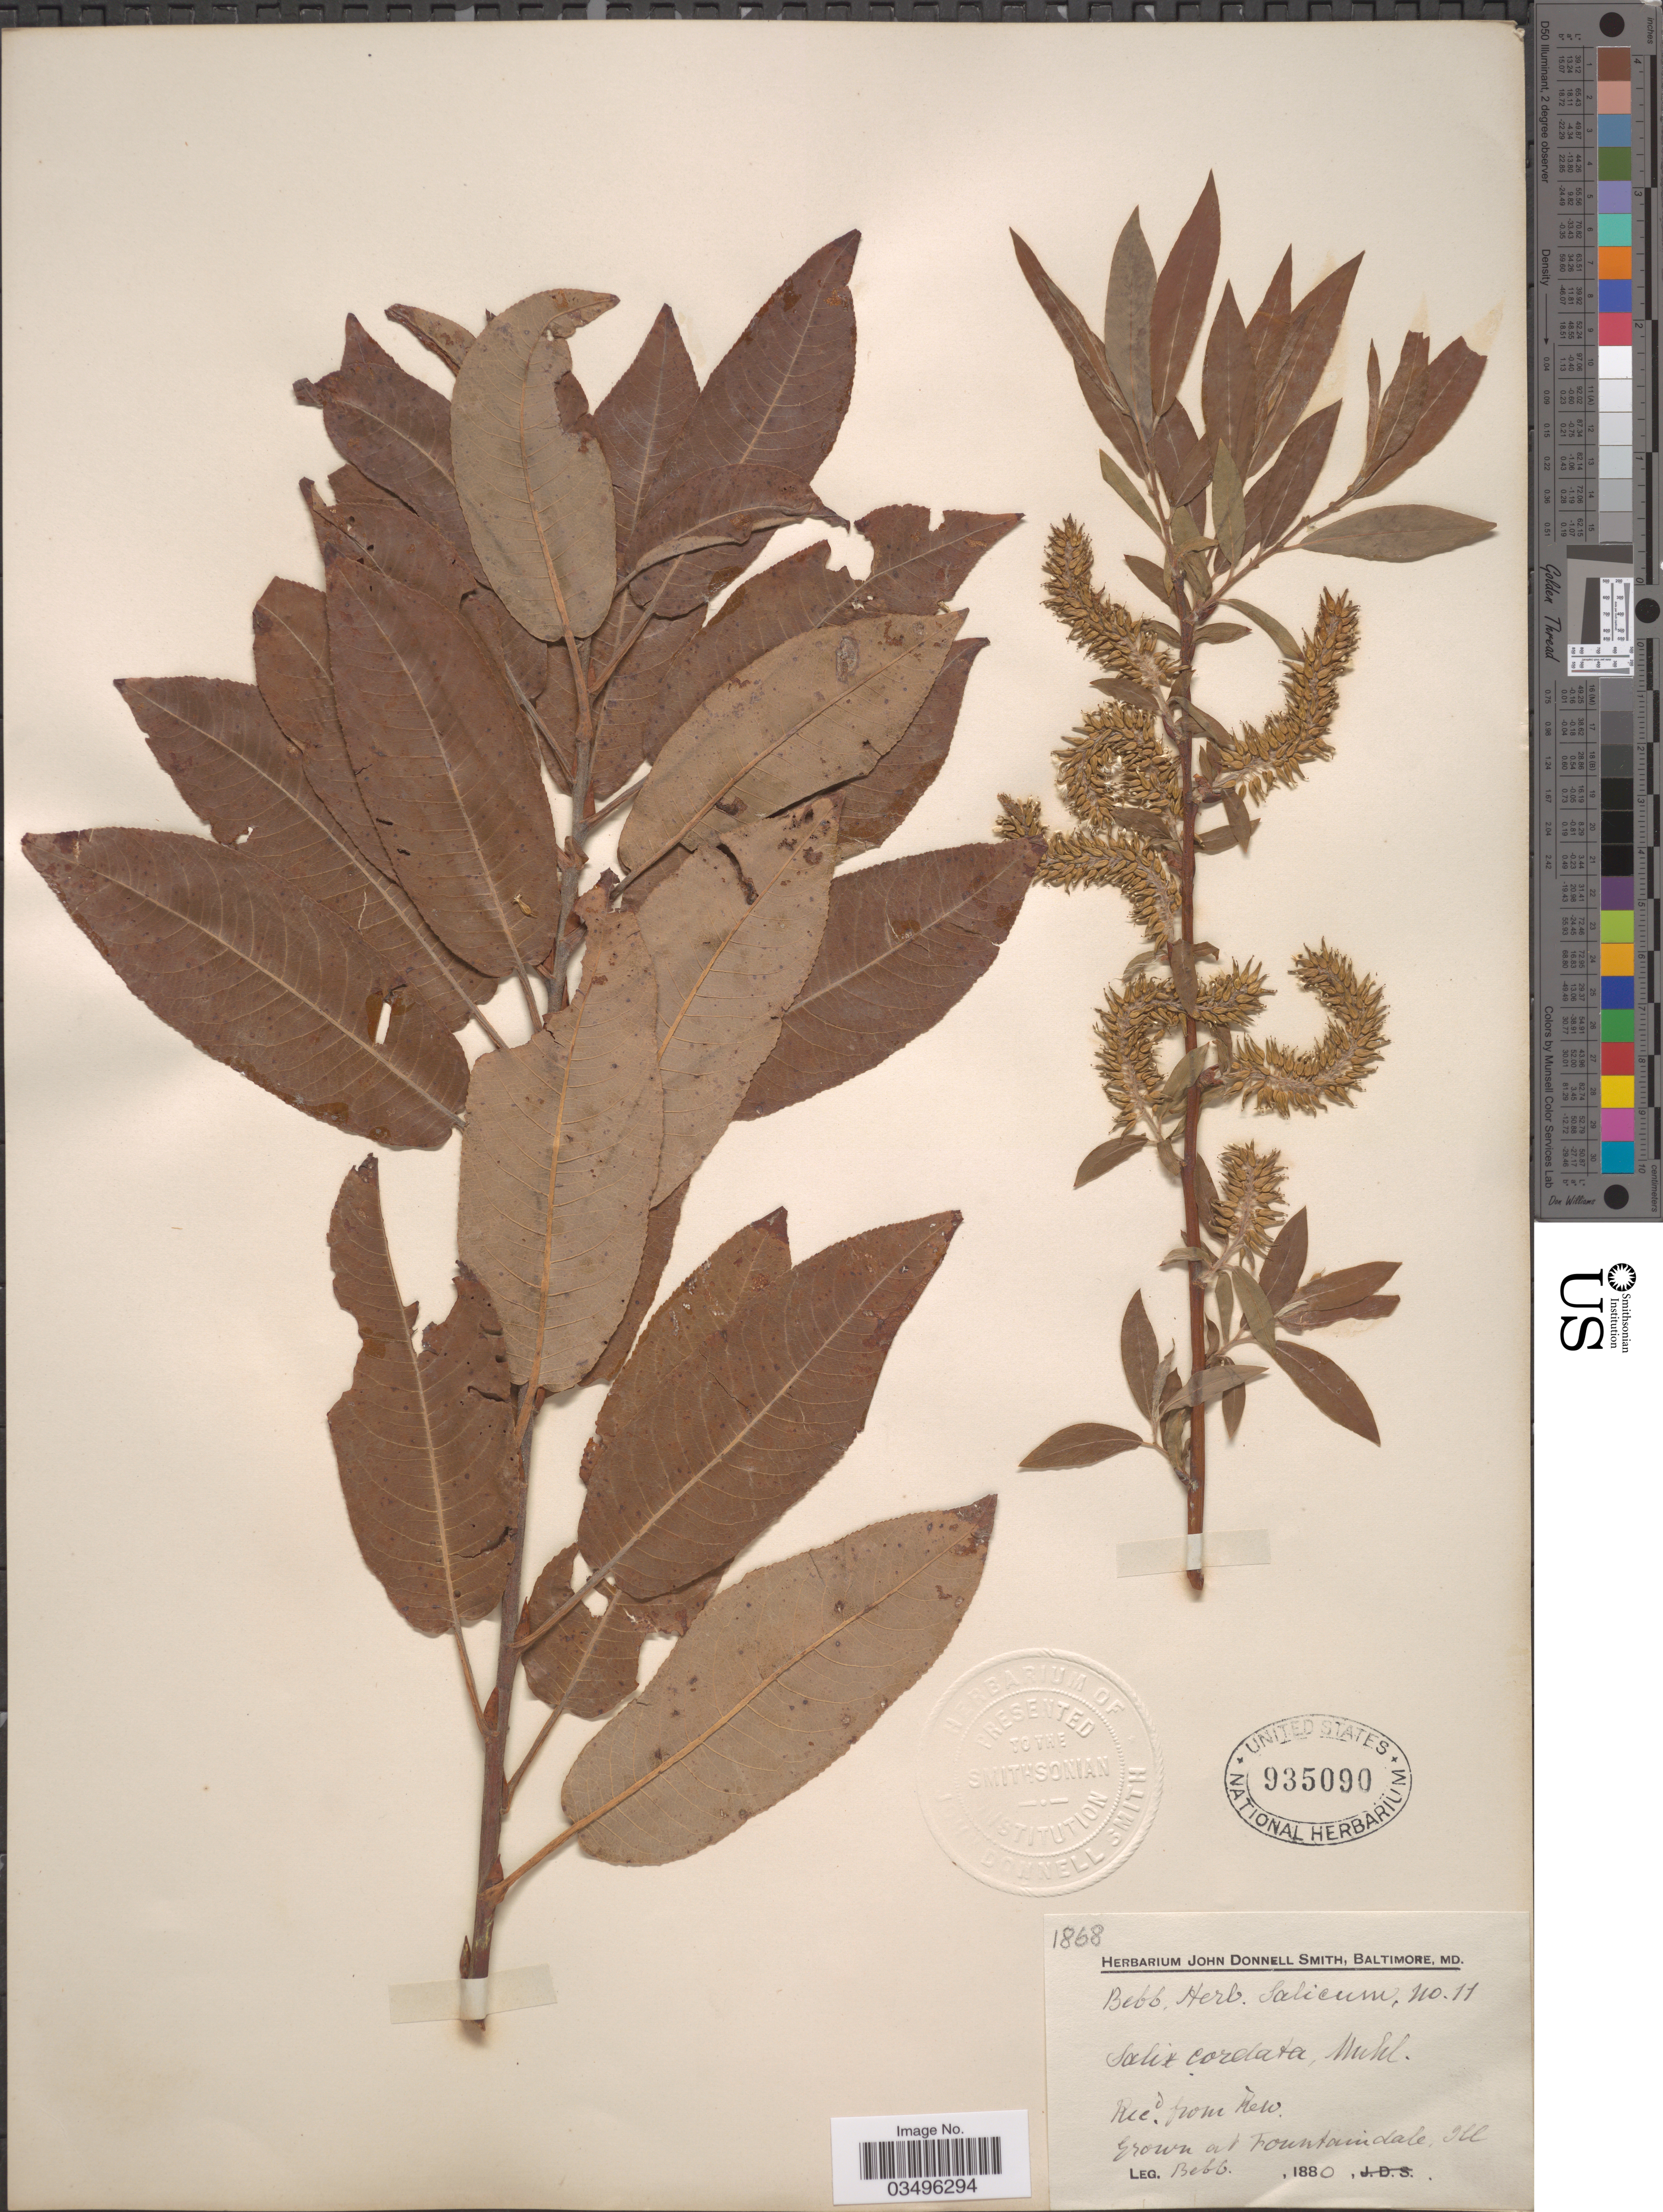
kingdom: Plantae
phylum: Tracheophyta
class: Magnoliopsida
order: Malpighiales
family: Salicaceae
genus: Salix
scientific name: Salix cordata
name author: Michx.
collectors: -. Bebb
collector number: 11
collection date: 1880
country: United States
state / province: Illinois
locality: Grown at Fountaindale.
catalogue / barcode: US 935090